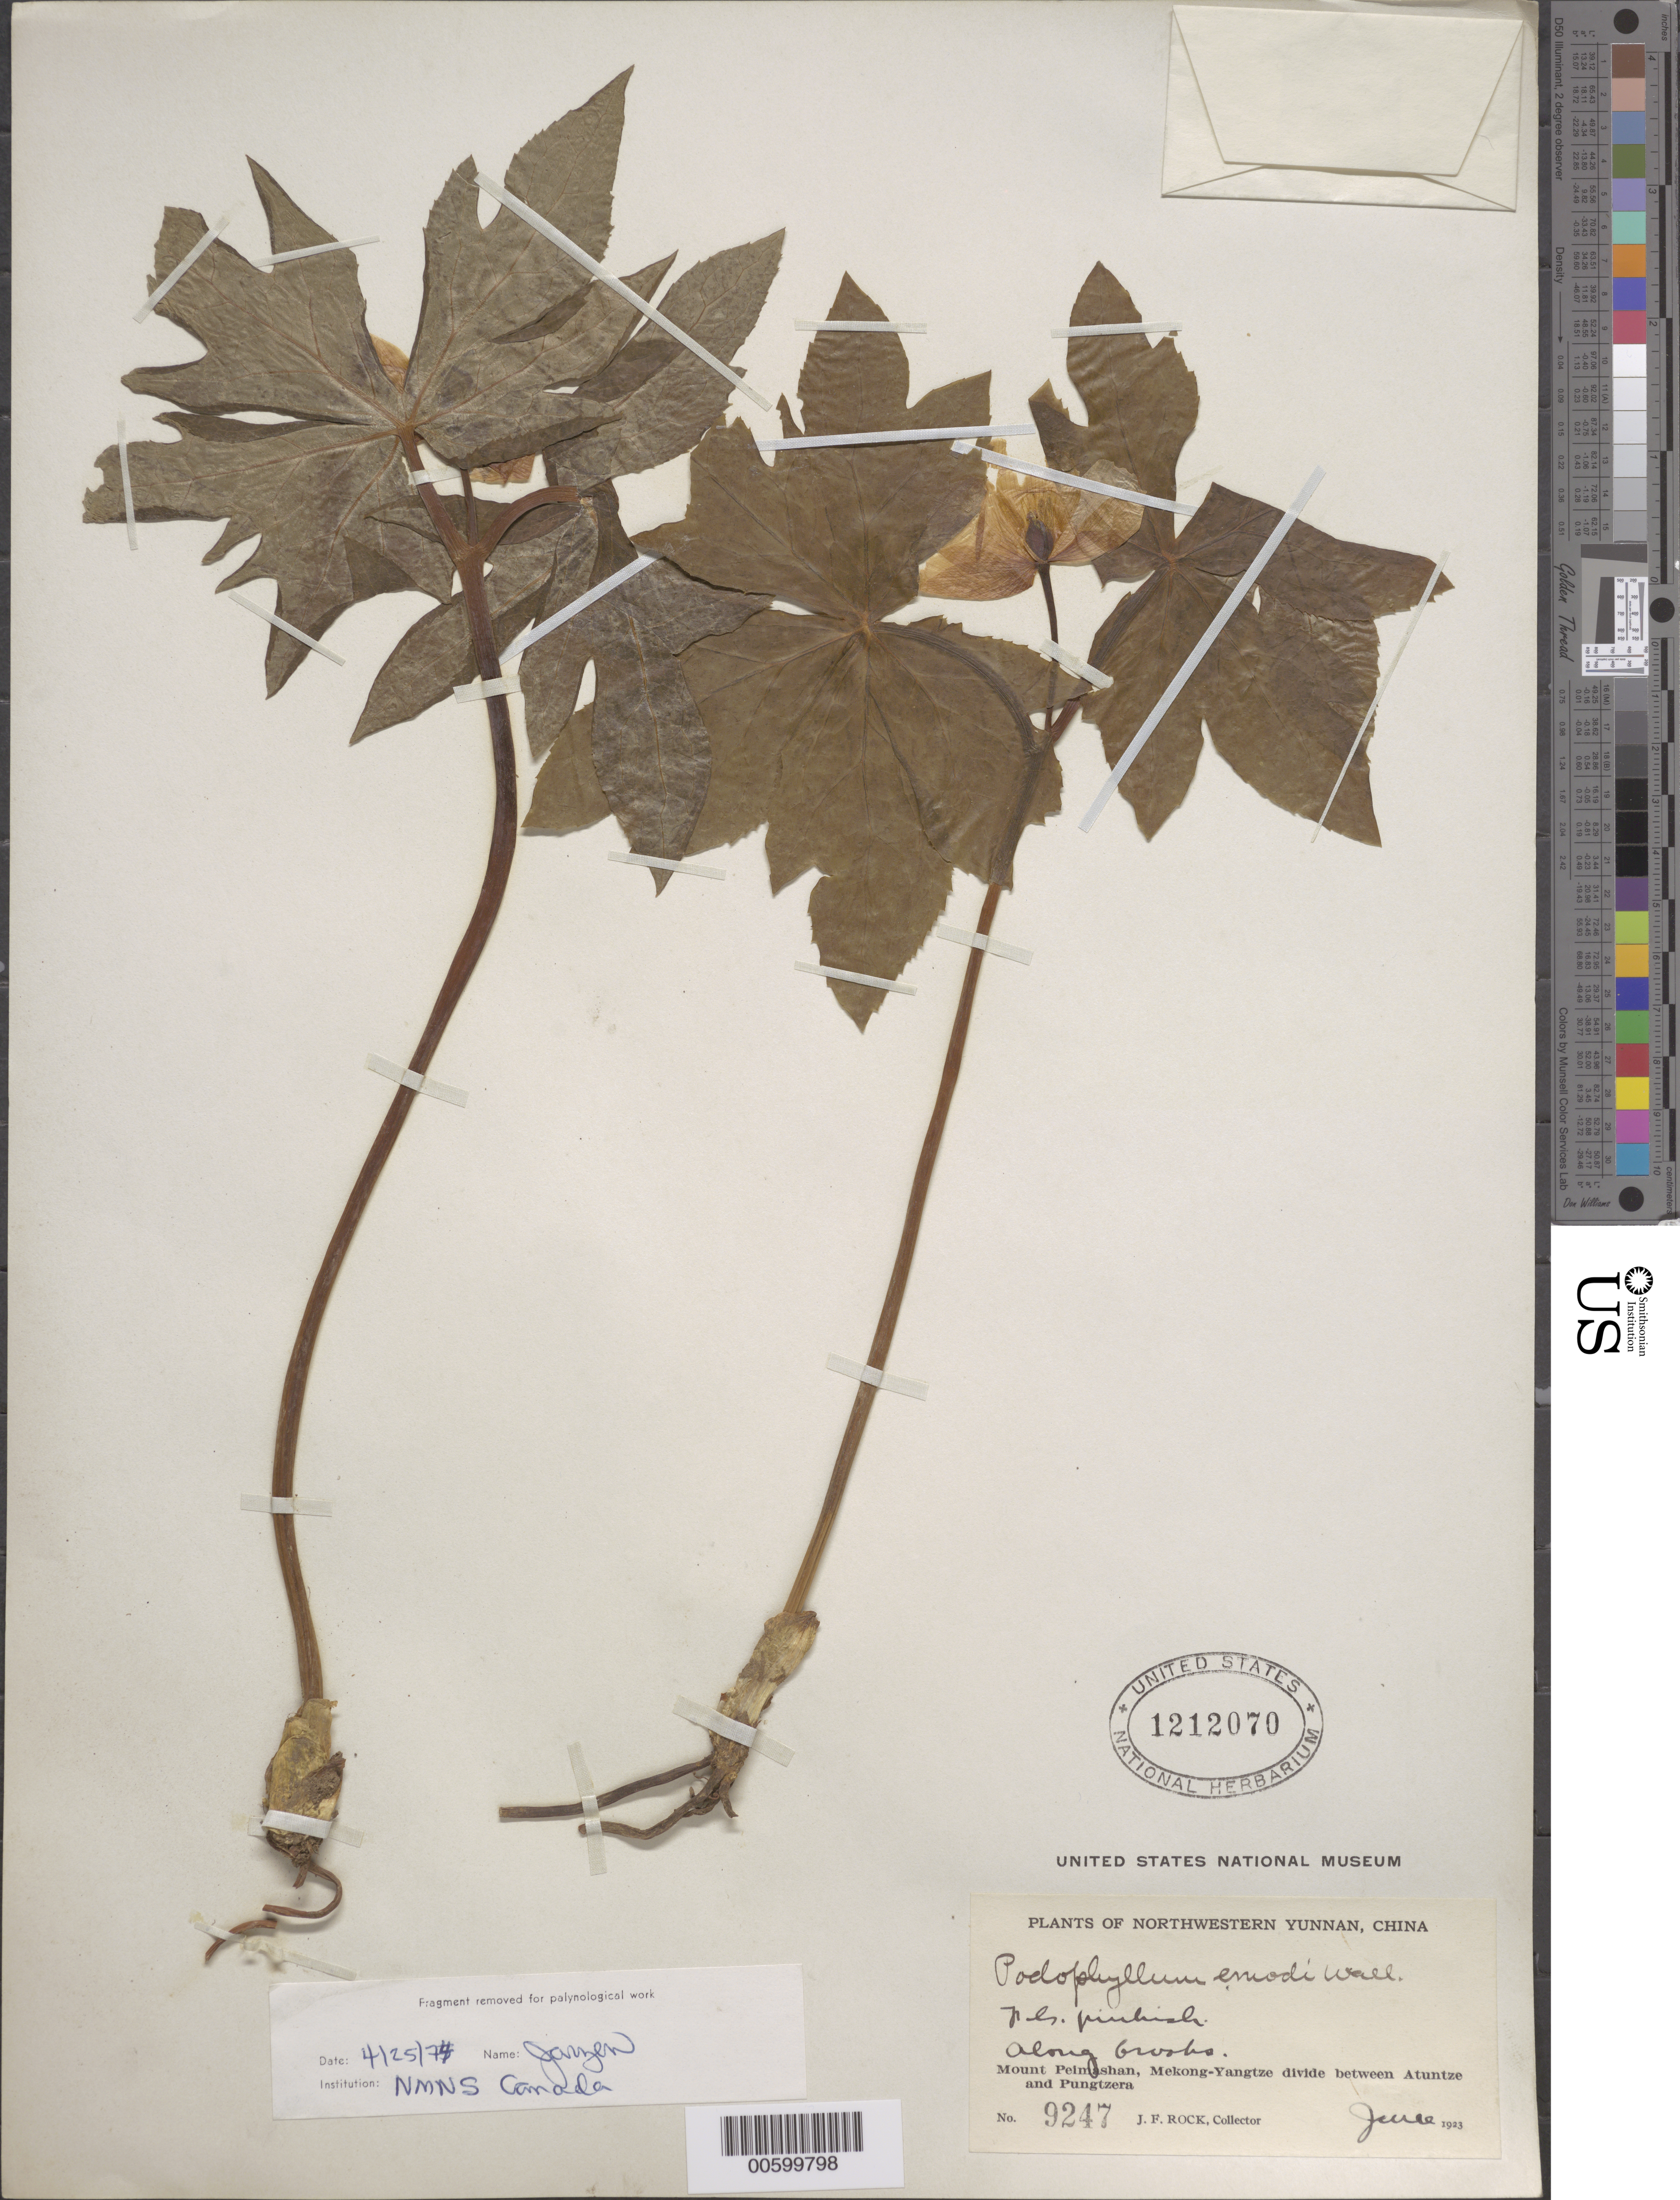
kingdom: Plantae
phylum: Tracheophyta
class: Magnoliopsida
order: Ranunculales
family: Berberidaceae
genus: Sinopodophyllum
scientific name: Sinopodophyllum hexandrum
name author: (Royle) T.S.Ying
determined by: Strong, Mark T., (BOT), Smithsonian Institution - National Museum of Natural History (UNITED STATES)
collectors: J. F. Rock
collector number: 9247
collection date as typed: Jun 1923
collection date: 1923-06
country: China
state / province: Yunnan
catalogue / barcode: US 1212070